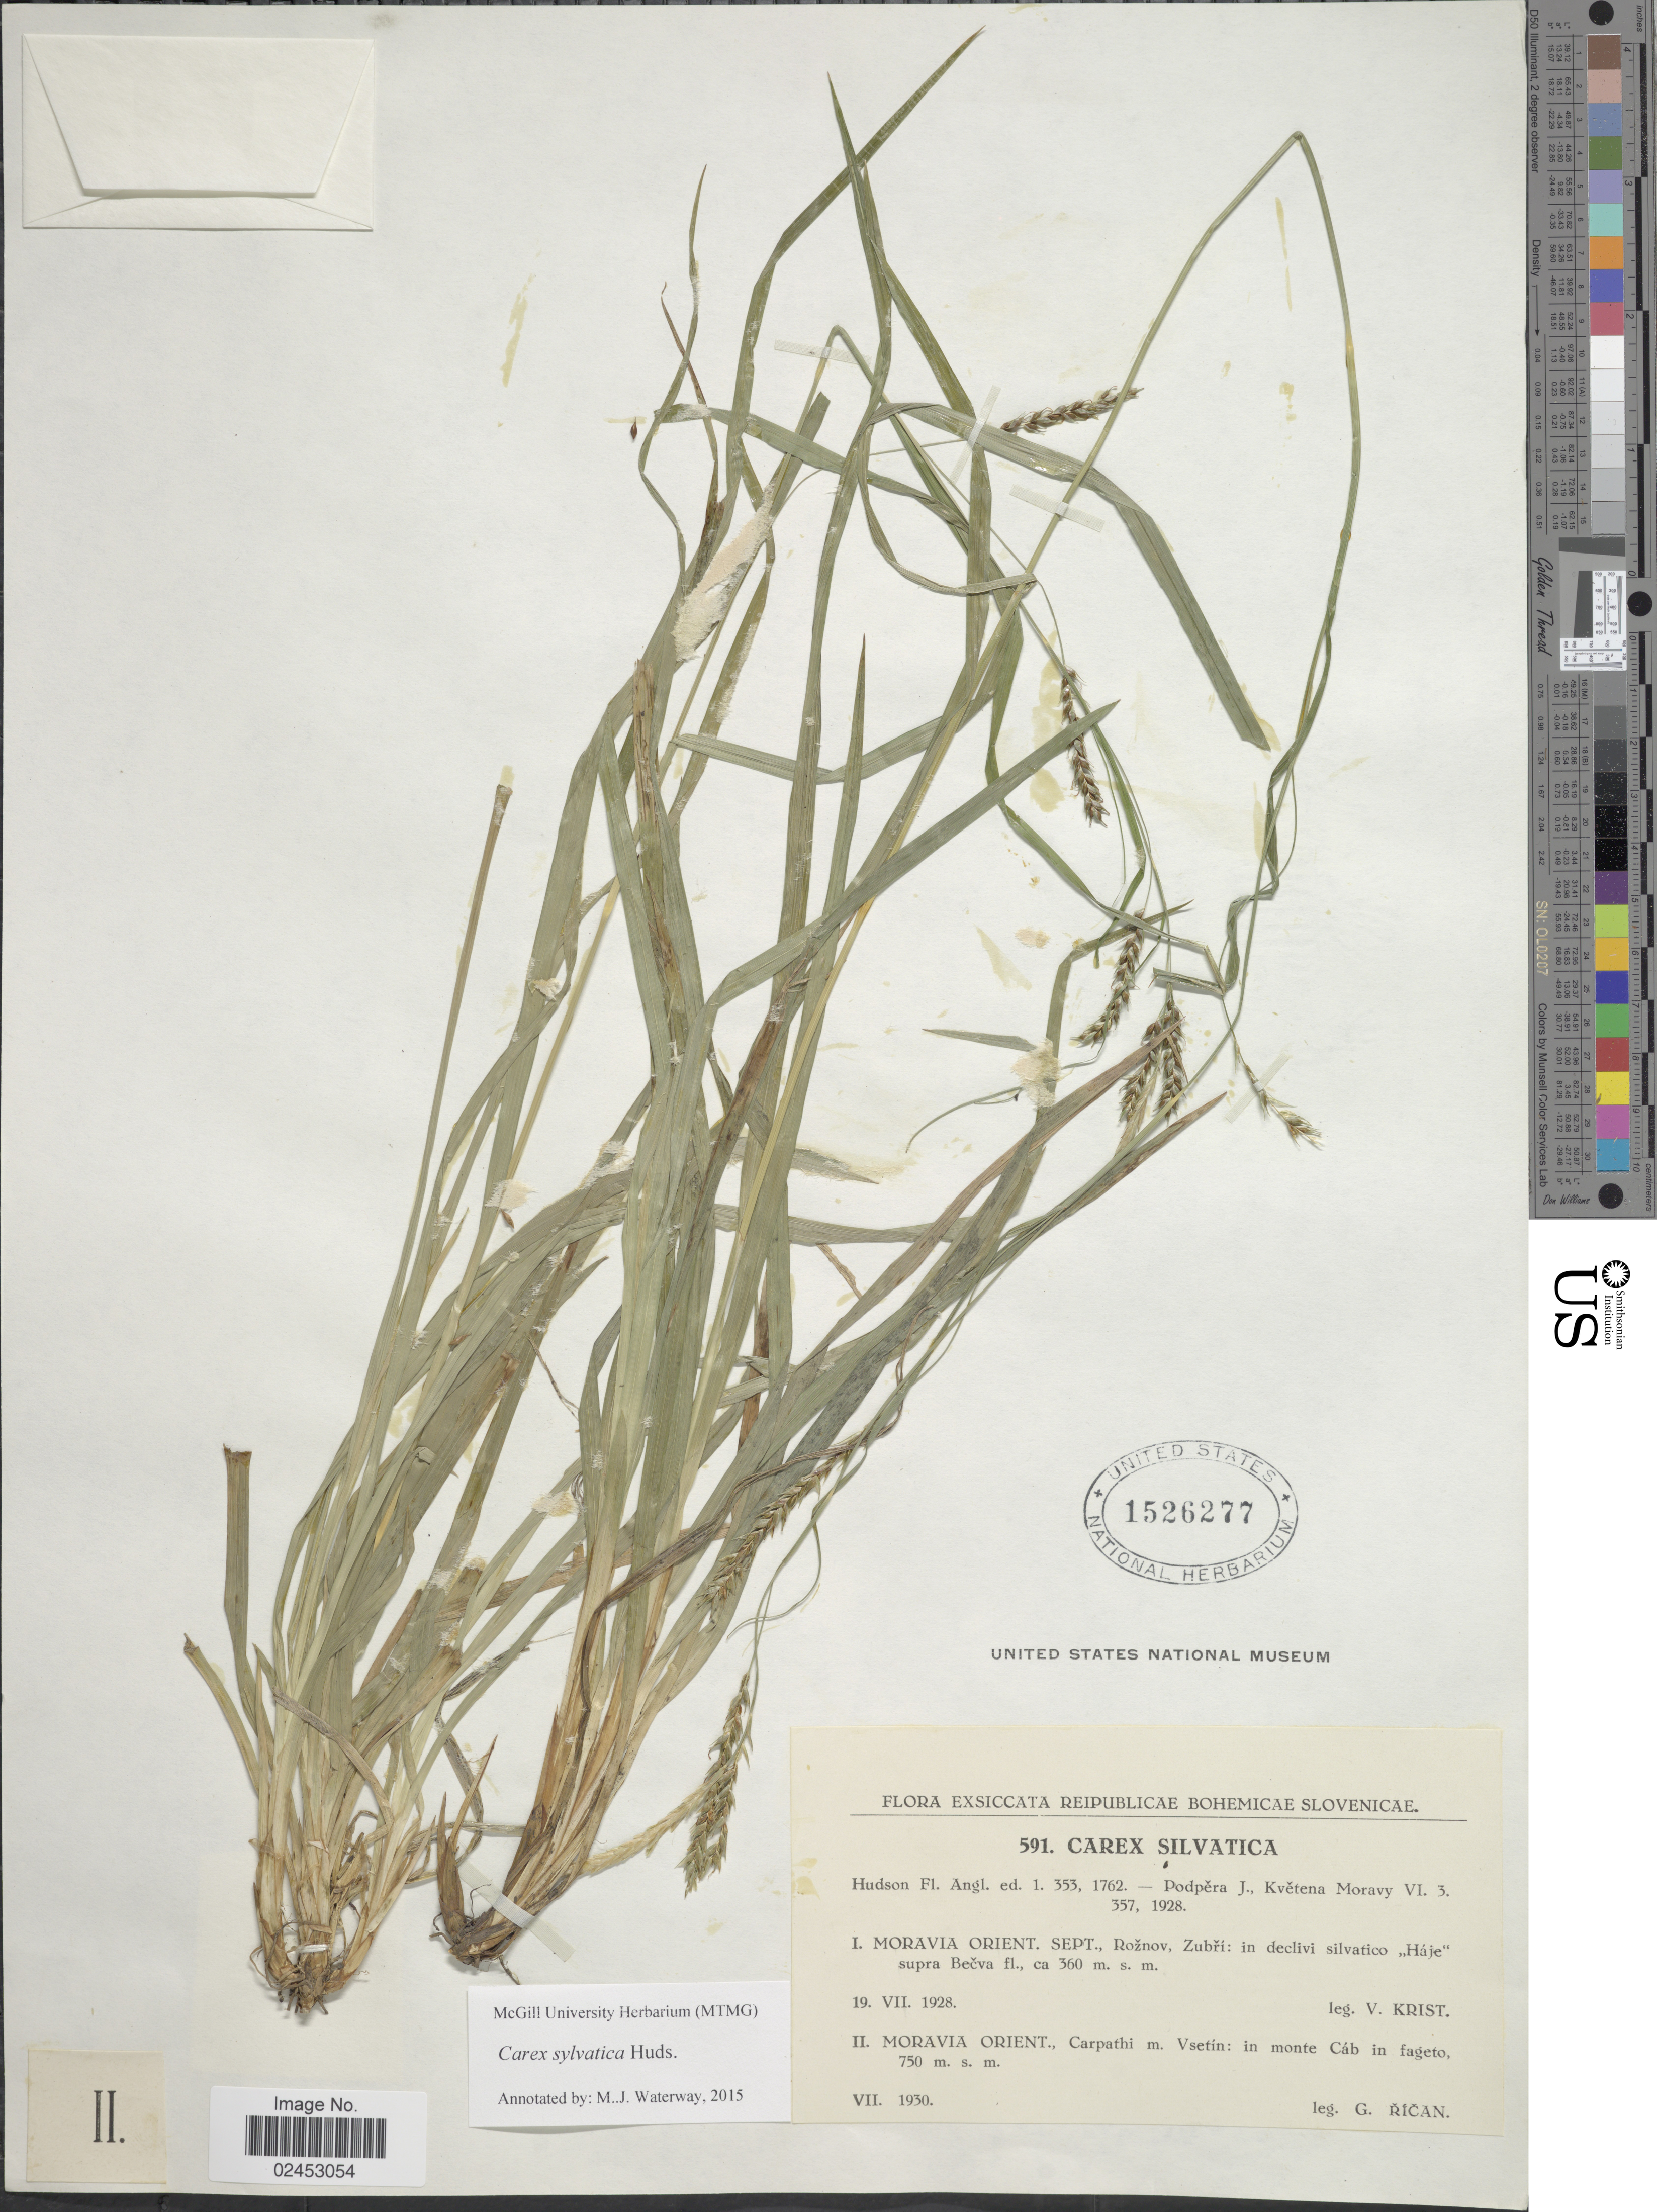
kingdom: Plantae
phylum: Tracheophyta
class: Liliopsida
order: Poales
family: Cyperaceae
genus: Carex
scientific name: Carex sylvatica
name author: Huds.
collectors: G. Rican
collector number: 591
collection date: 1930-07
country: Czechia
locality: Reipublicae Bohemicae Slovenicae, Moravia orient., Carpathi m. Vsetin: in monte Cab in fageto.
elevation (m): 750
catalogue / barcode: US 1526277